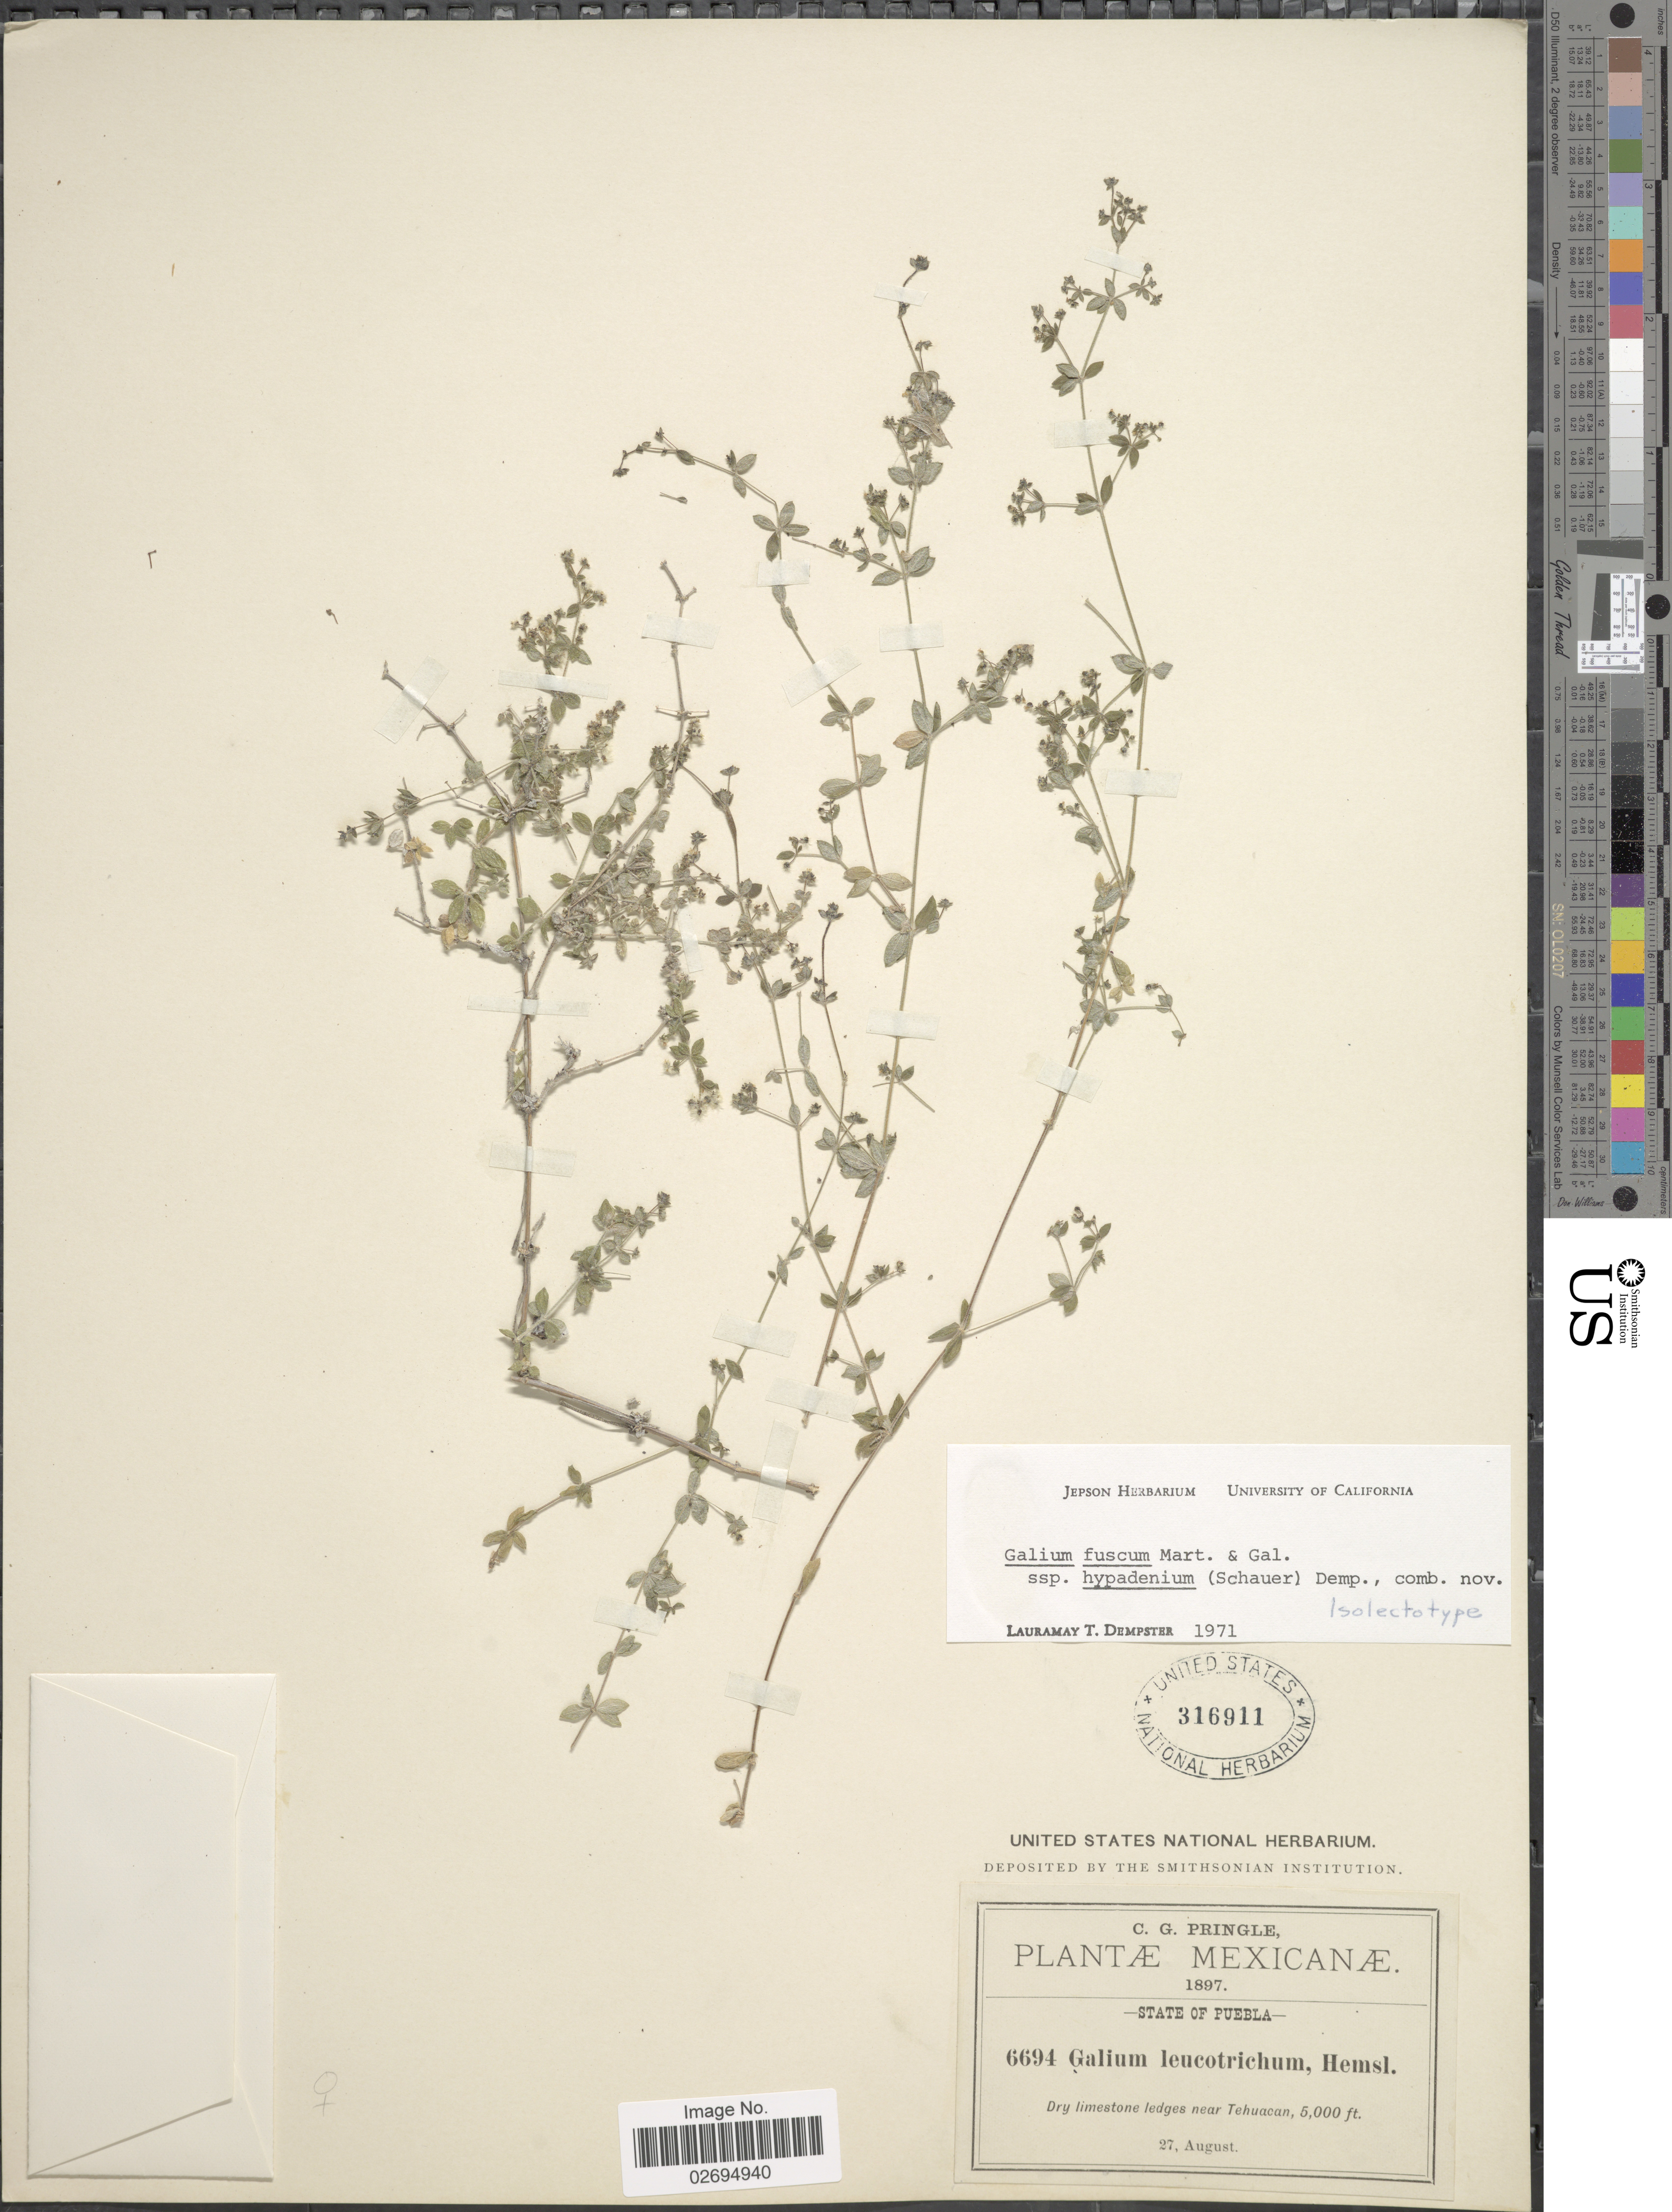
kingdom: Plantae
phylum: Tracheophyta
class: Magnoliopsida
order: Gentianales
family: Rubiaceae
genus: Galium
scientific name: Galium fuscum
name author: M. Martens & Galeotti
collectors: C. G. Pringle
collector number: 6694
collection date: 1897-08-27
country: Mexico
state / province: Puebla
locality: Dry limestone ledges near Tehuacan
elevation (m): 1524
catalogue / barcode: US 316911